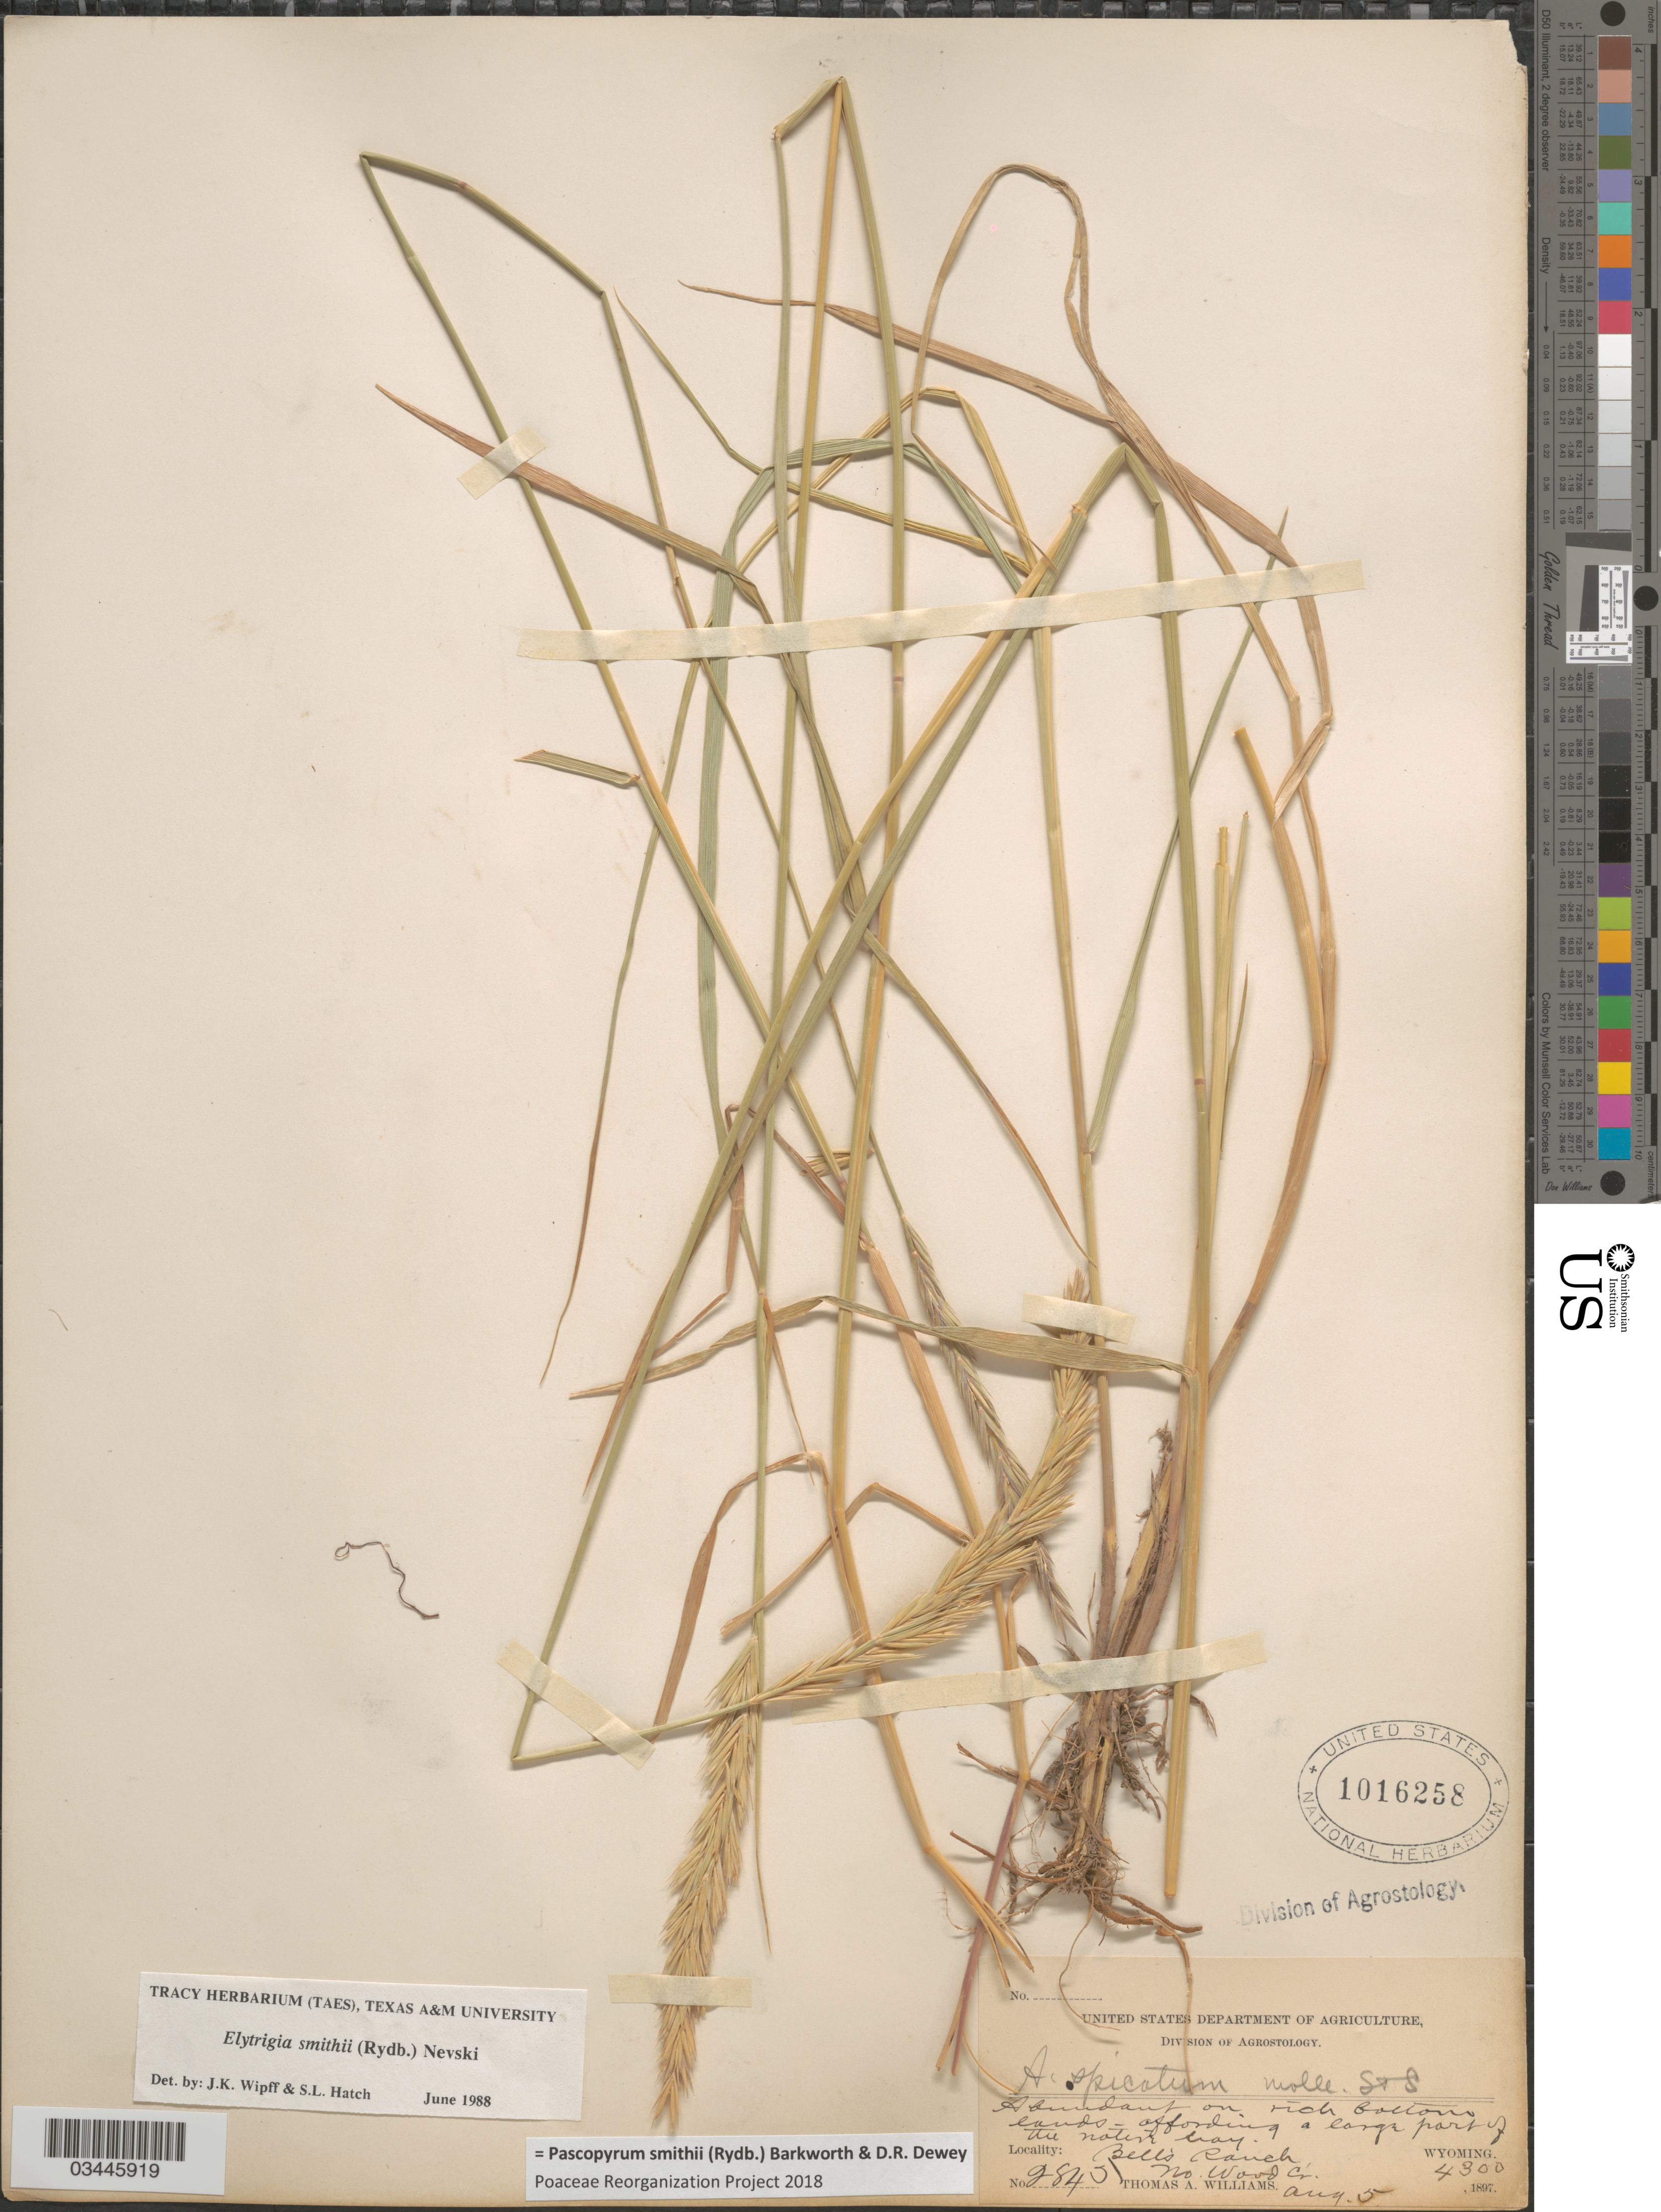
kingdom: Plantae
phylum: Tracheophyta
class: Liliopsida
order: Poales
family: Poaceae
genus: Pascopyrum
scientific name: Pascopyrum smithii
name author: (Rydb.) Barkworth & Dewey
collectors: T. A. Williams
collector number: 2845*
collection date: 1897-08-05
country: United States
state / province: Wyoming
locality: Bell's Ranch. No Wood Cr.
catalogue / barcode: US 1016258